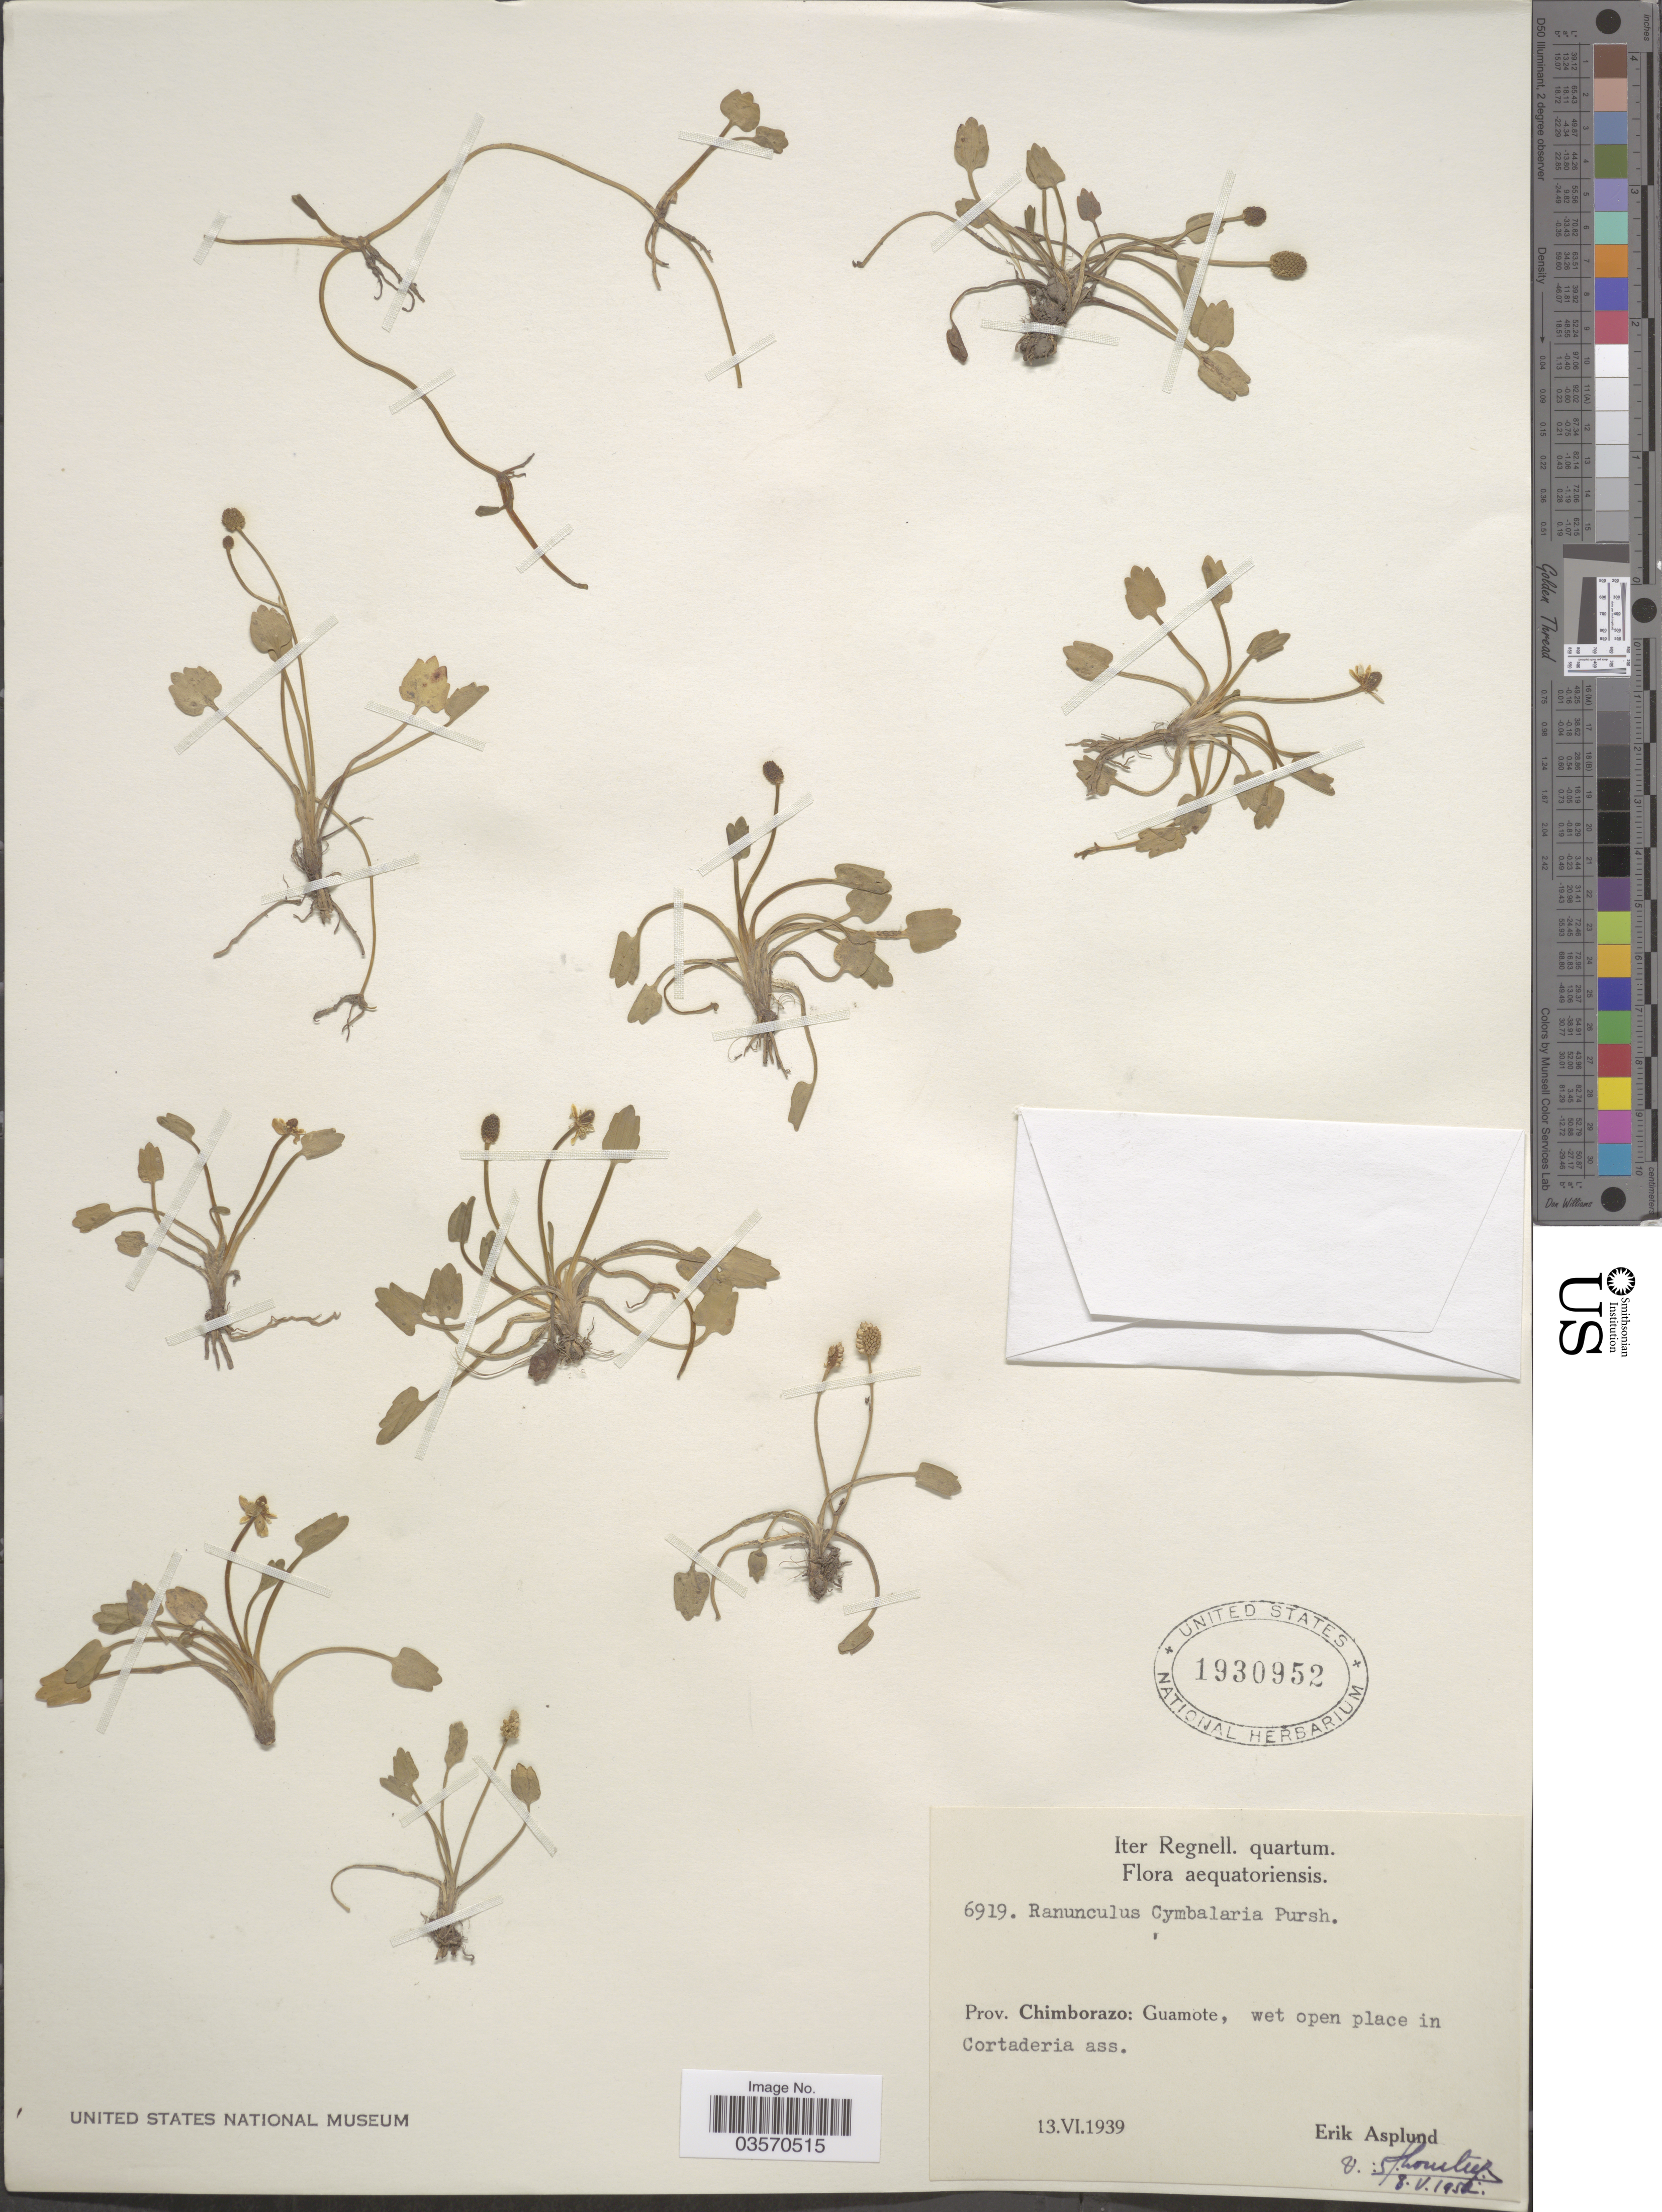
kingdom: Plantae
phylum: Tracheophyta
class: Magnoliopsida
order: Ranunculales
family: Ranunculaceae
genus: Halerpestes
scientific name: Halerpestes cymbalaria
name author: (Pursh) Greene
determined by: Strong, M. T., (US), Smithsonian Institution - National Museum of Natural History (UNITED STATES)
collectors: E. Asplund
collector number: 6919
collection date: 1939-06-13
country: Ecuador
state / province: Chimborazo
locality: Guamote, wet open place in Cortaderia ass.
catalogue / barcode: US 1930952